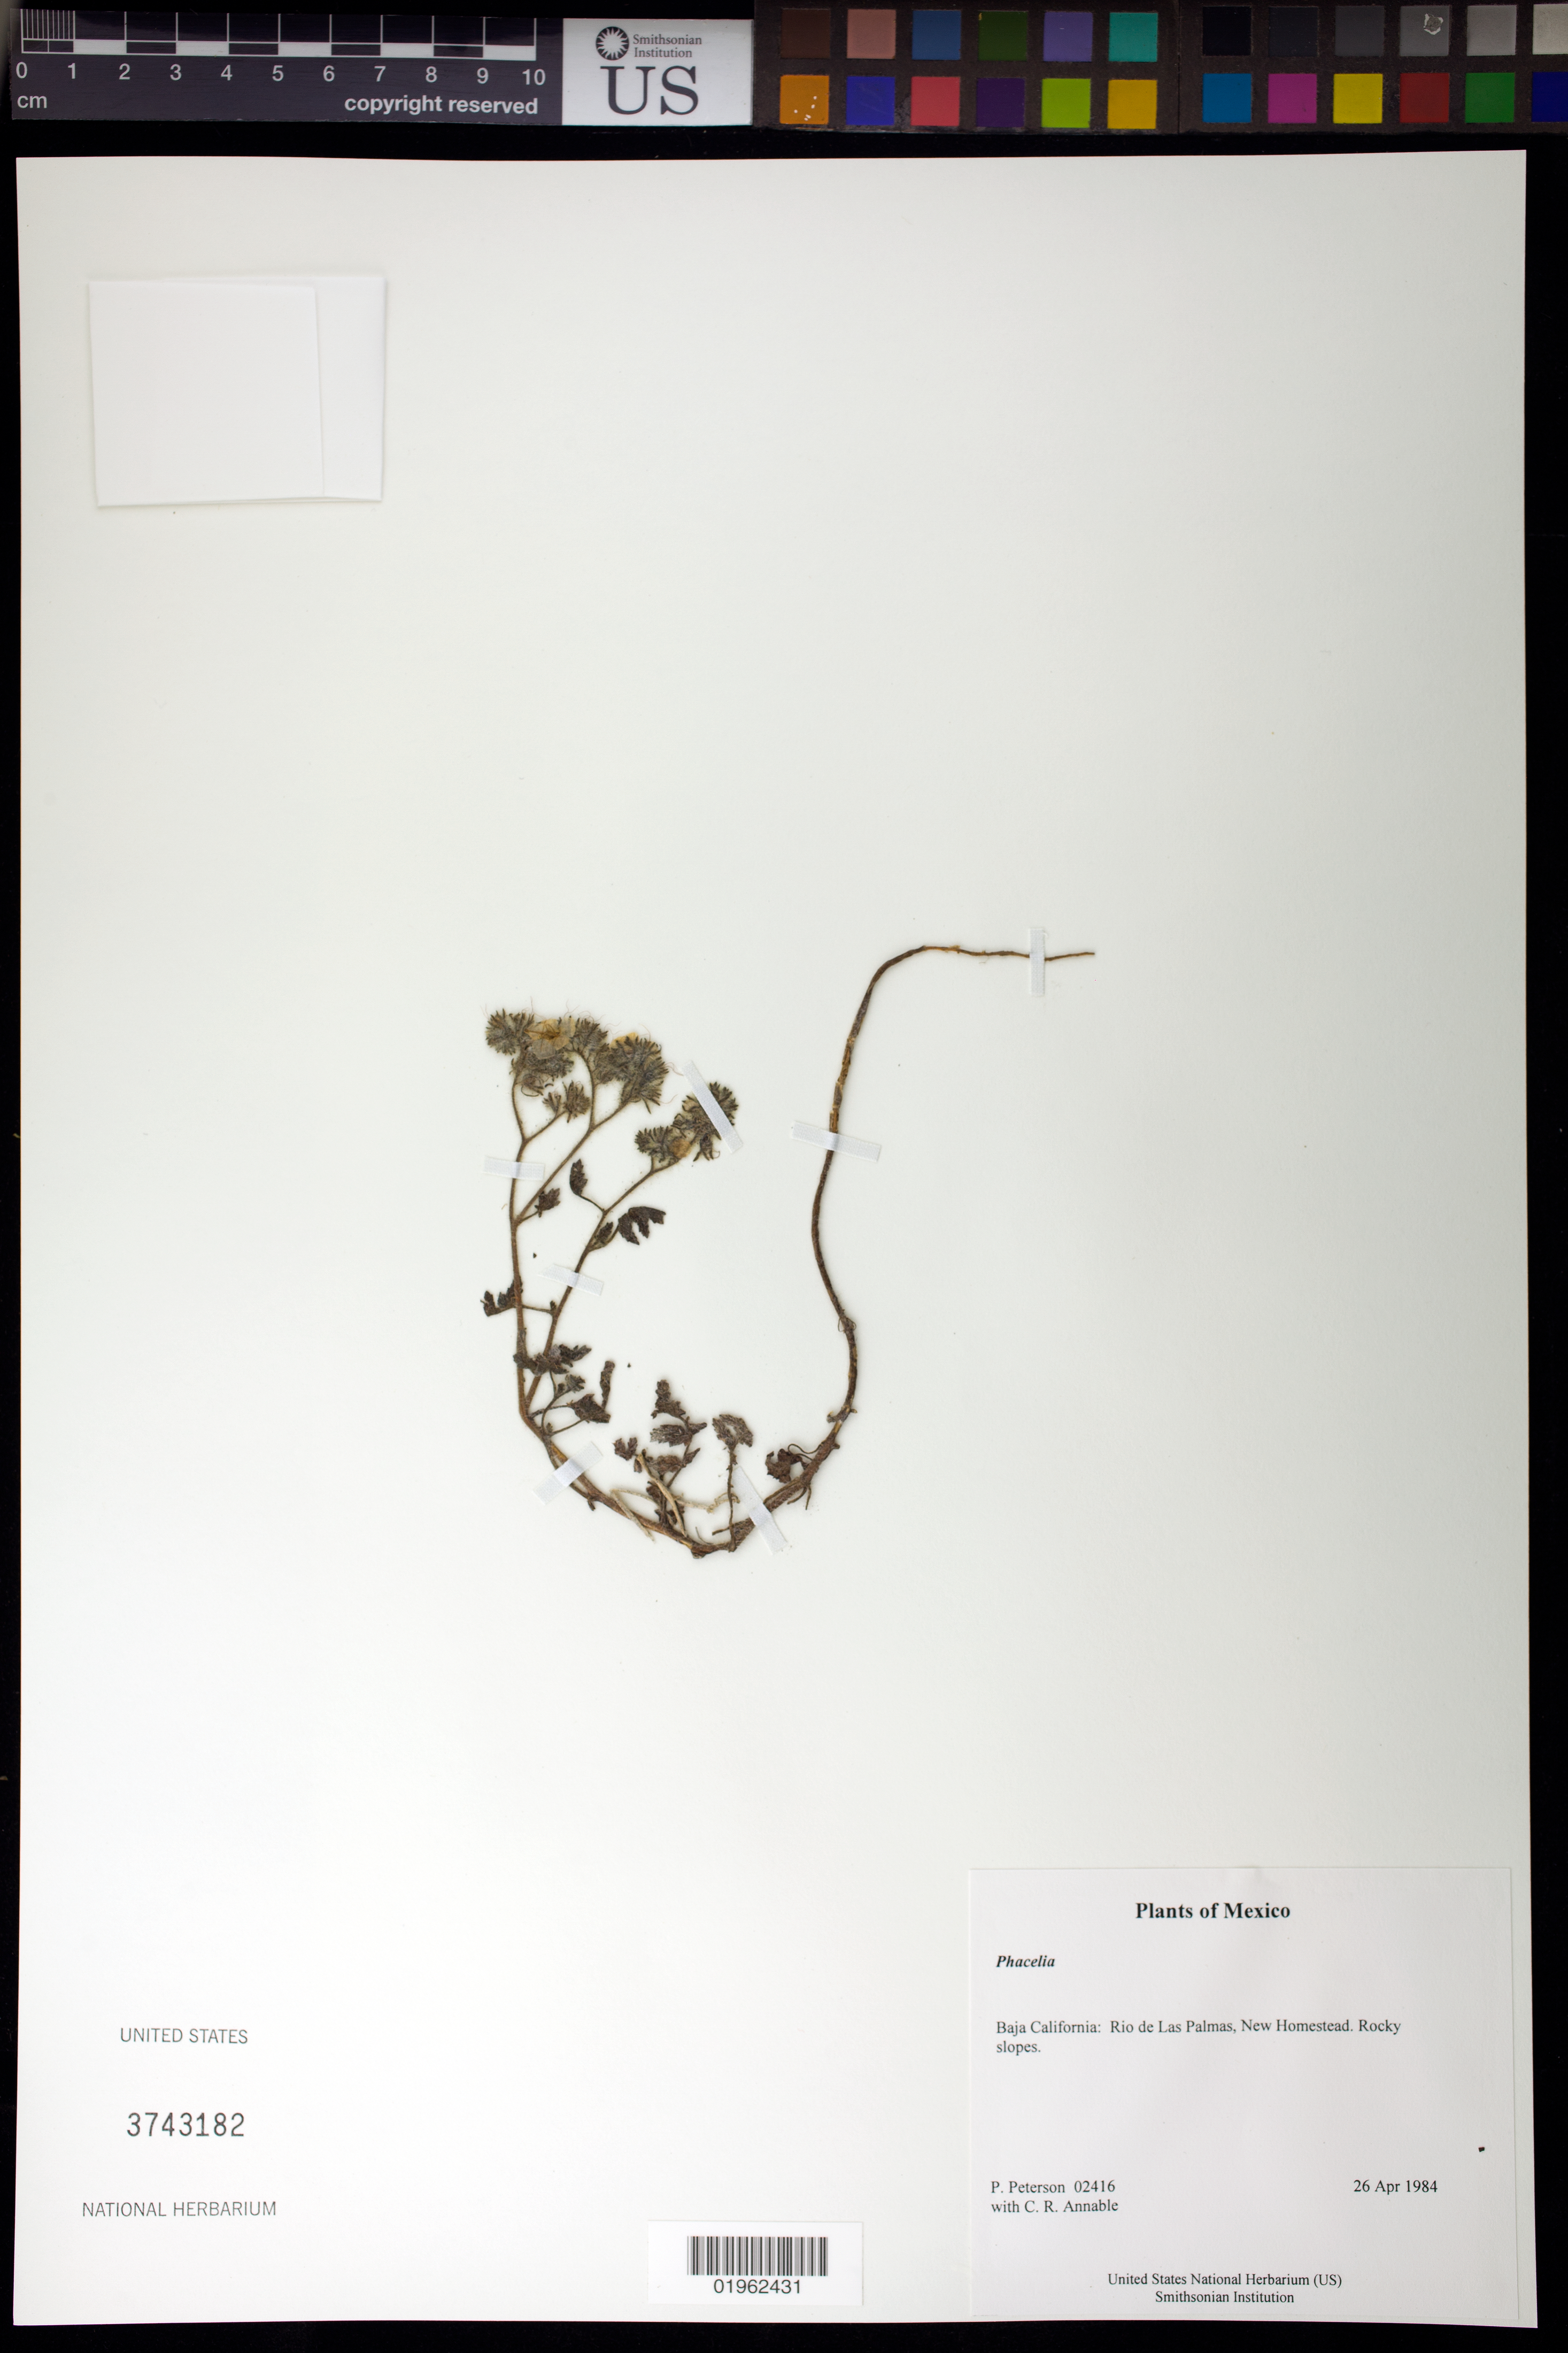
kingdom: Plantae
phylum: Tracheophyta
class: Magnoliopsida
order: Boraginales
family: Hydrophyllaceae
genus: Phacelia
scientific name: Phacelia sp.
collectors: P. M. Peterson & C. R. Annable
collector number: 02416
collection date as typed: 26 Apr 1984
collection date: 1984-04-26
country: Mexico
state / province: Baja California Norte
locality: Rio de Las Palmas, New Homestead.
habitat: Rocky slopes.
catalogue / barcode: US 3743182